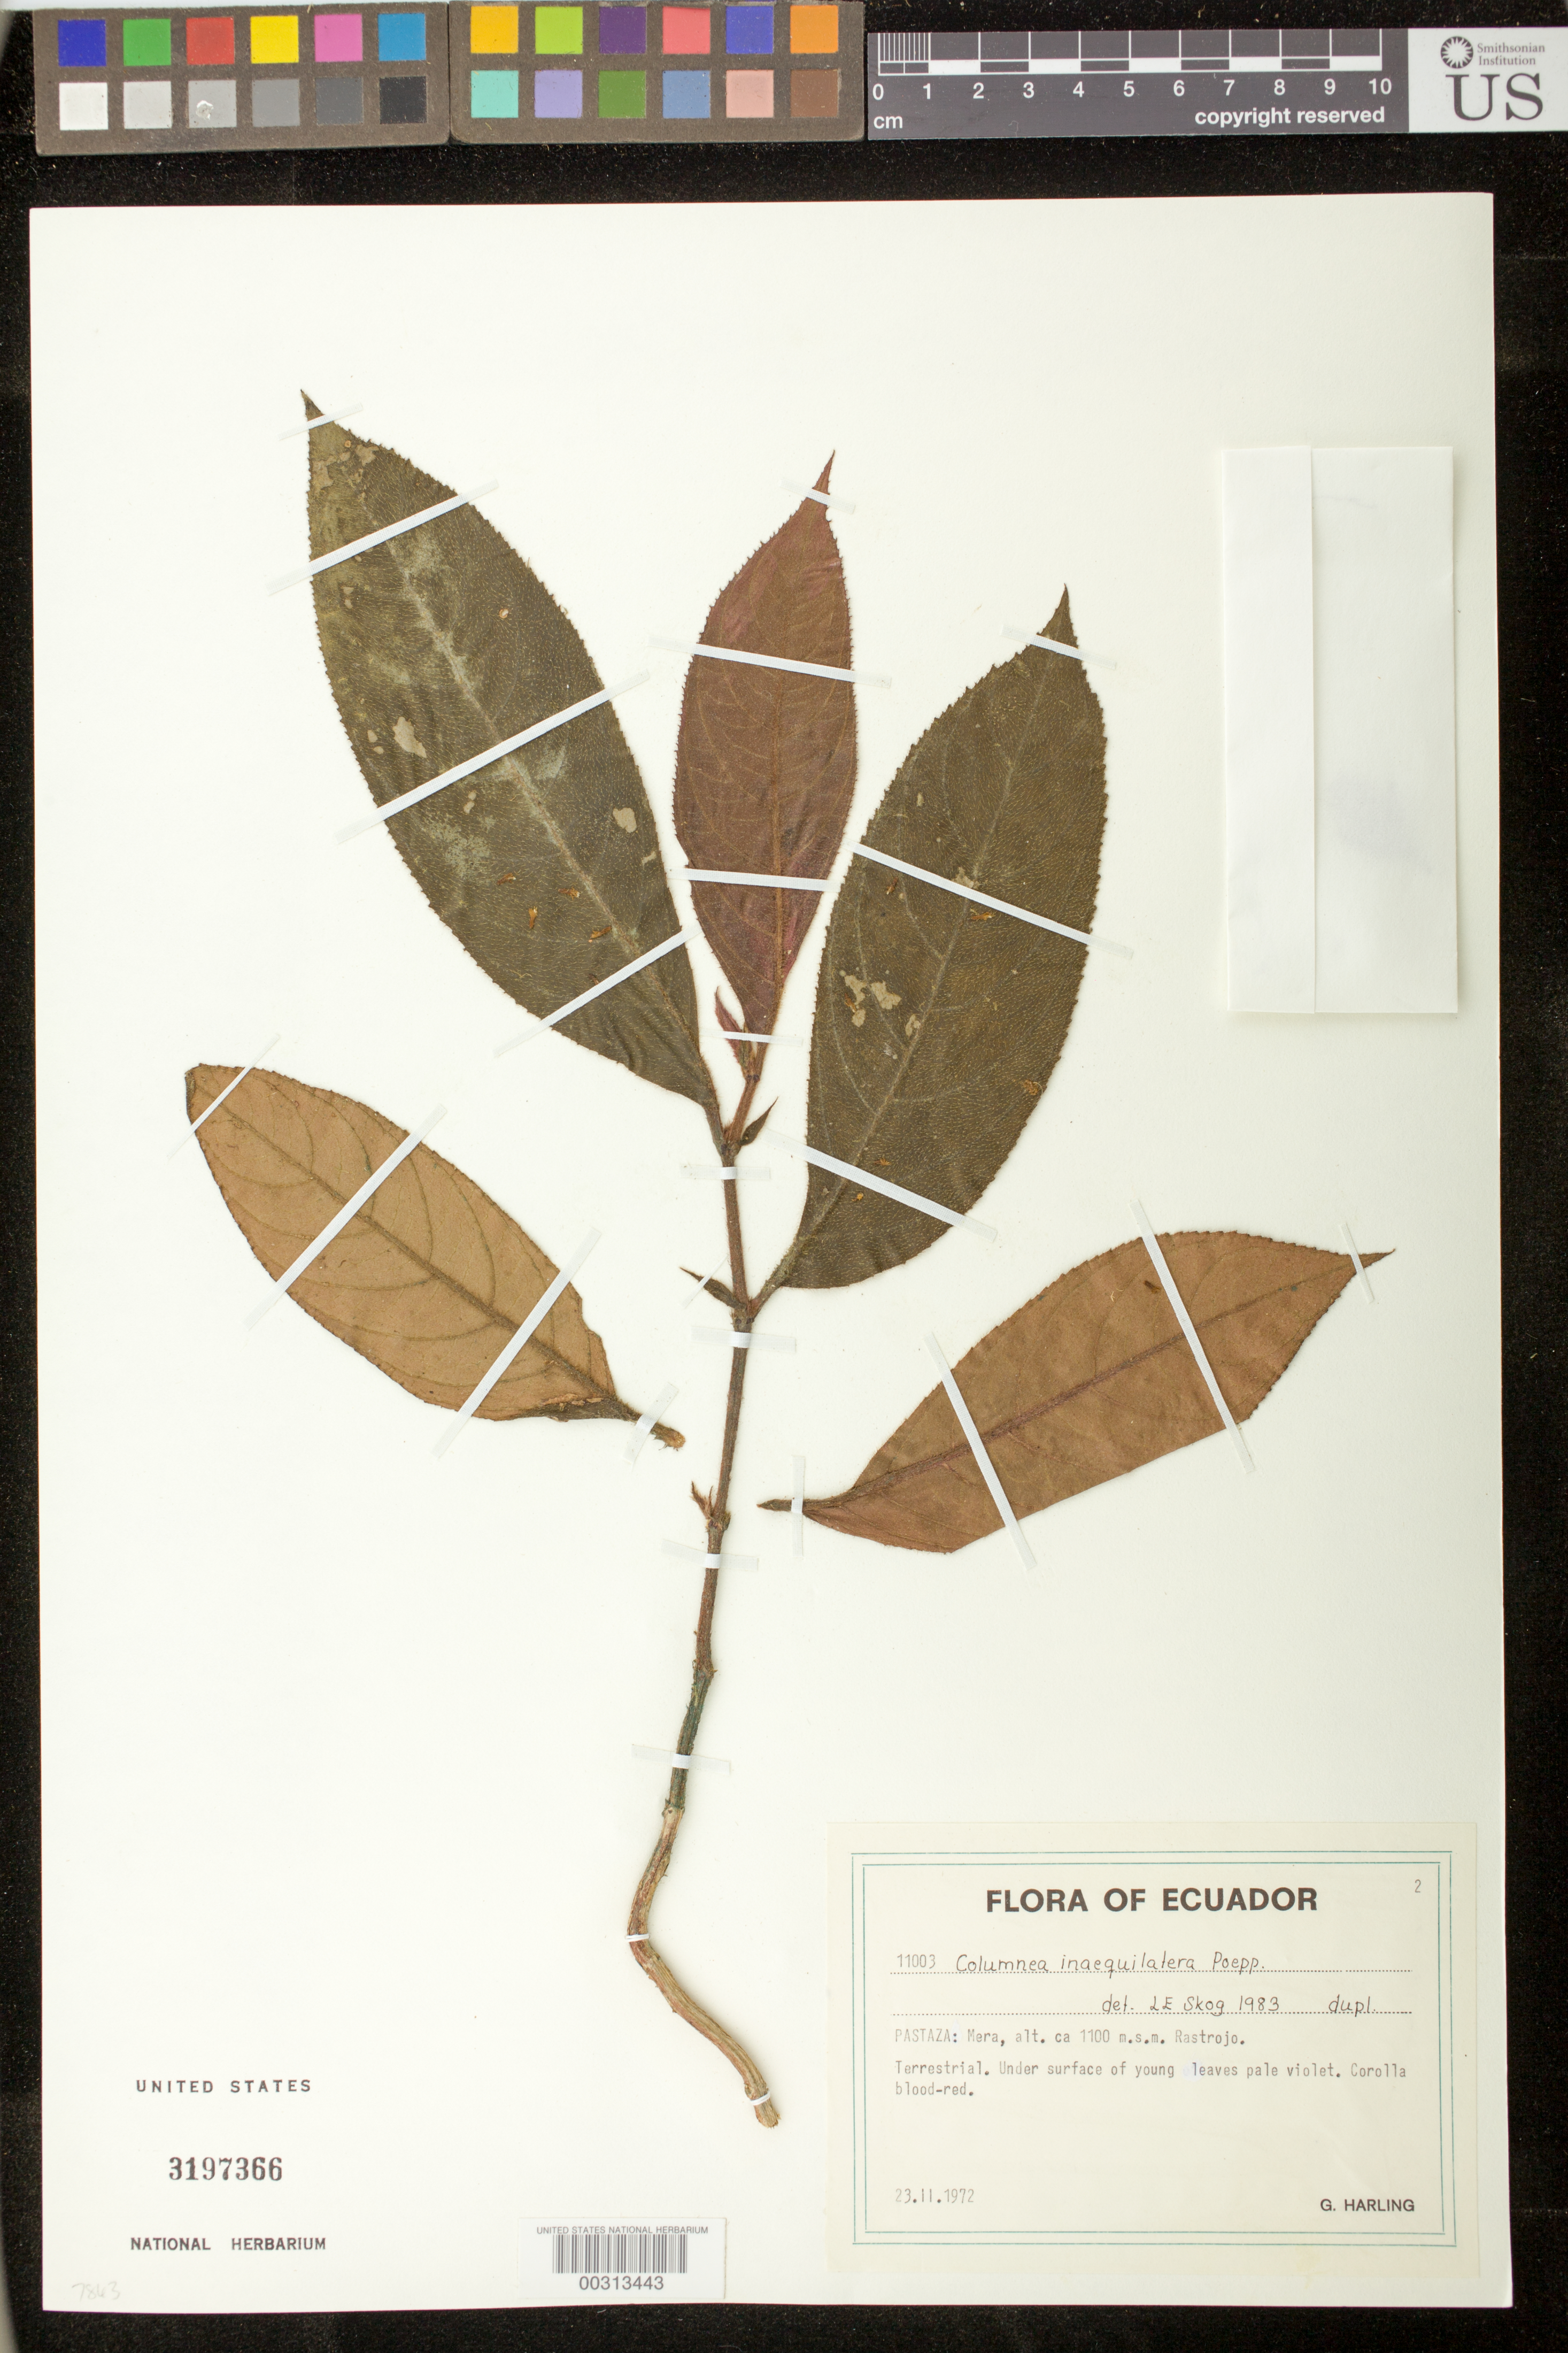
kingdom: Plantae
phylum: Tracheophyta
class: Magnoliopsida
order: Lamiales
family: Gesneriaceae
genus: Columnea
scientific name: Columnea inaequilatera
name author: Poepp.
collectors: G. Harling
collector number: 11003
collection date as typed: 23 Nov 1972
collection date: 1972-11-23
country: Ecuador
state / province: Pastaza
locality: Mera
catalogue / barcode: US 3197366